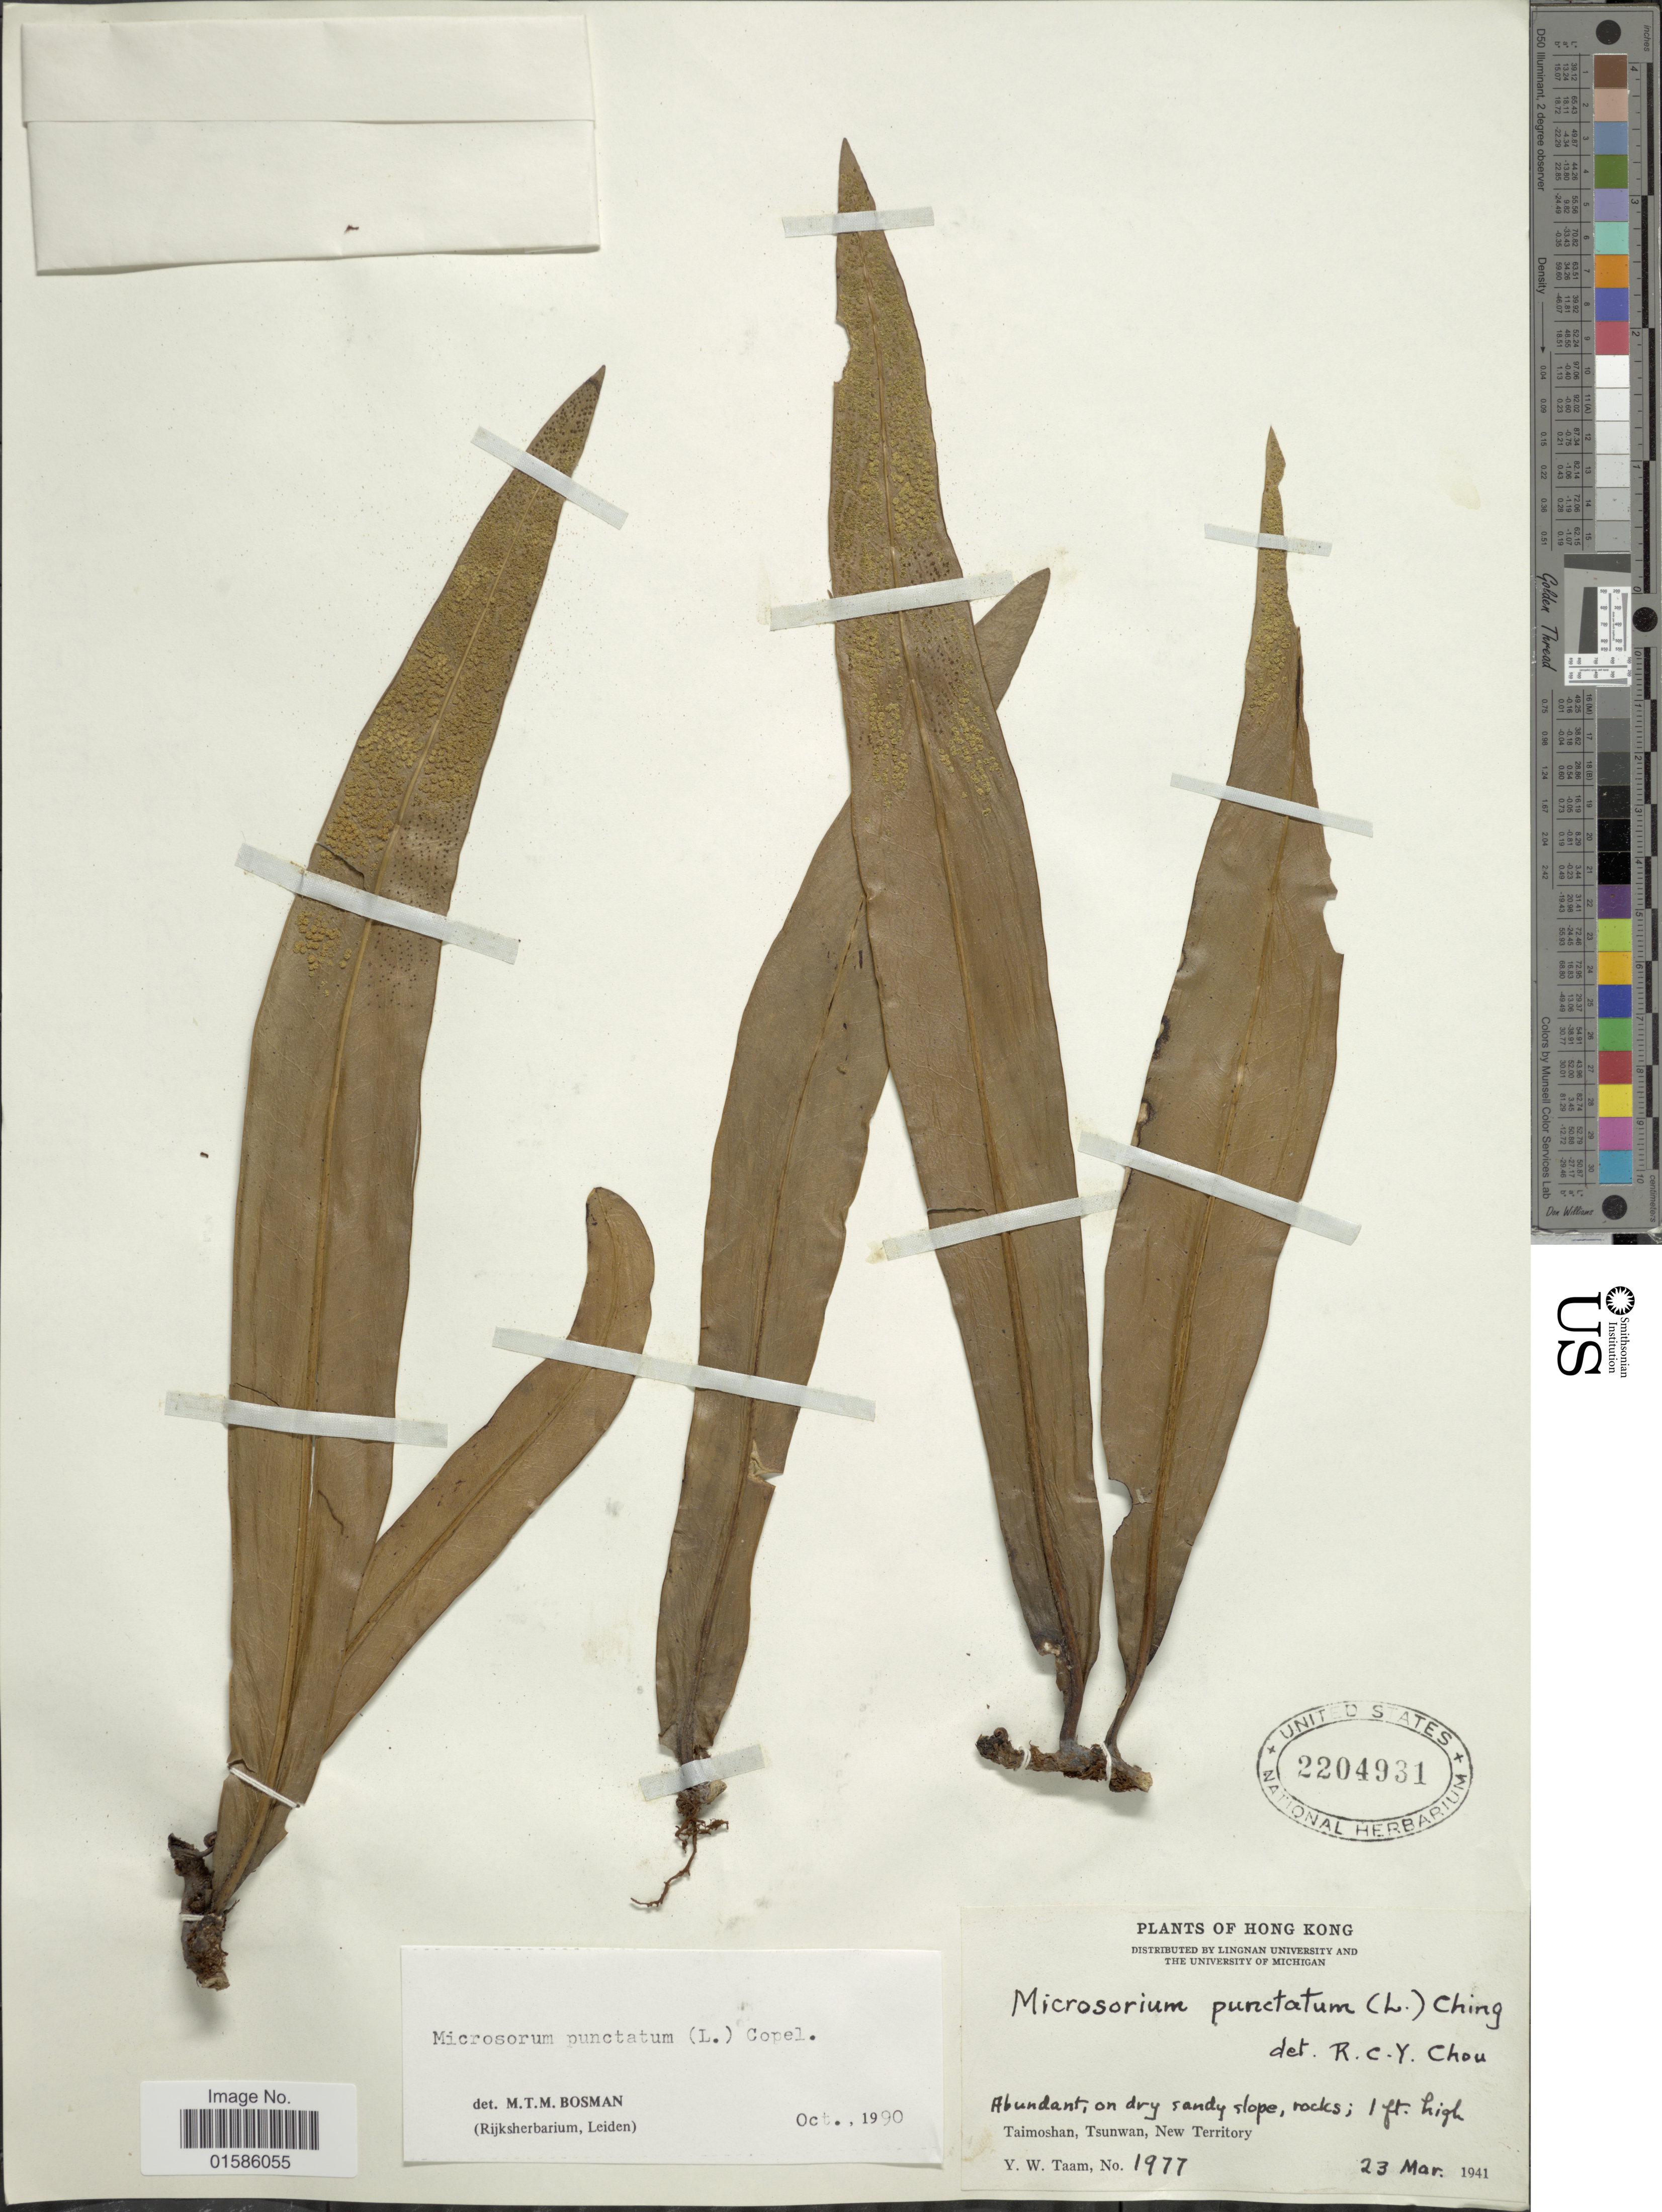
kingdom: Plantae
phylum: Tracheophyta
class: Polypodiopsida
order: Polypodiales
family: Polypodiaceae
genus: Microsorum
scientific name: Microsorum punctatum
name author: (L.) Copel.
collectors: Y. W. Taam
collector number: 1977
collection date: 1941-03-23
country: China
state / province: Hong Kong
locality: Taimoshan, Tsunwan, New Territory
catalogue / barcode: US 2204931